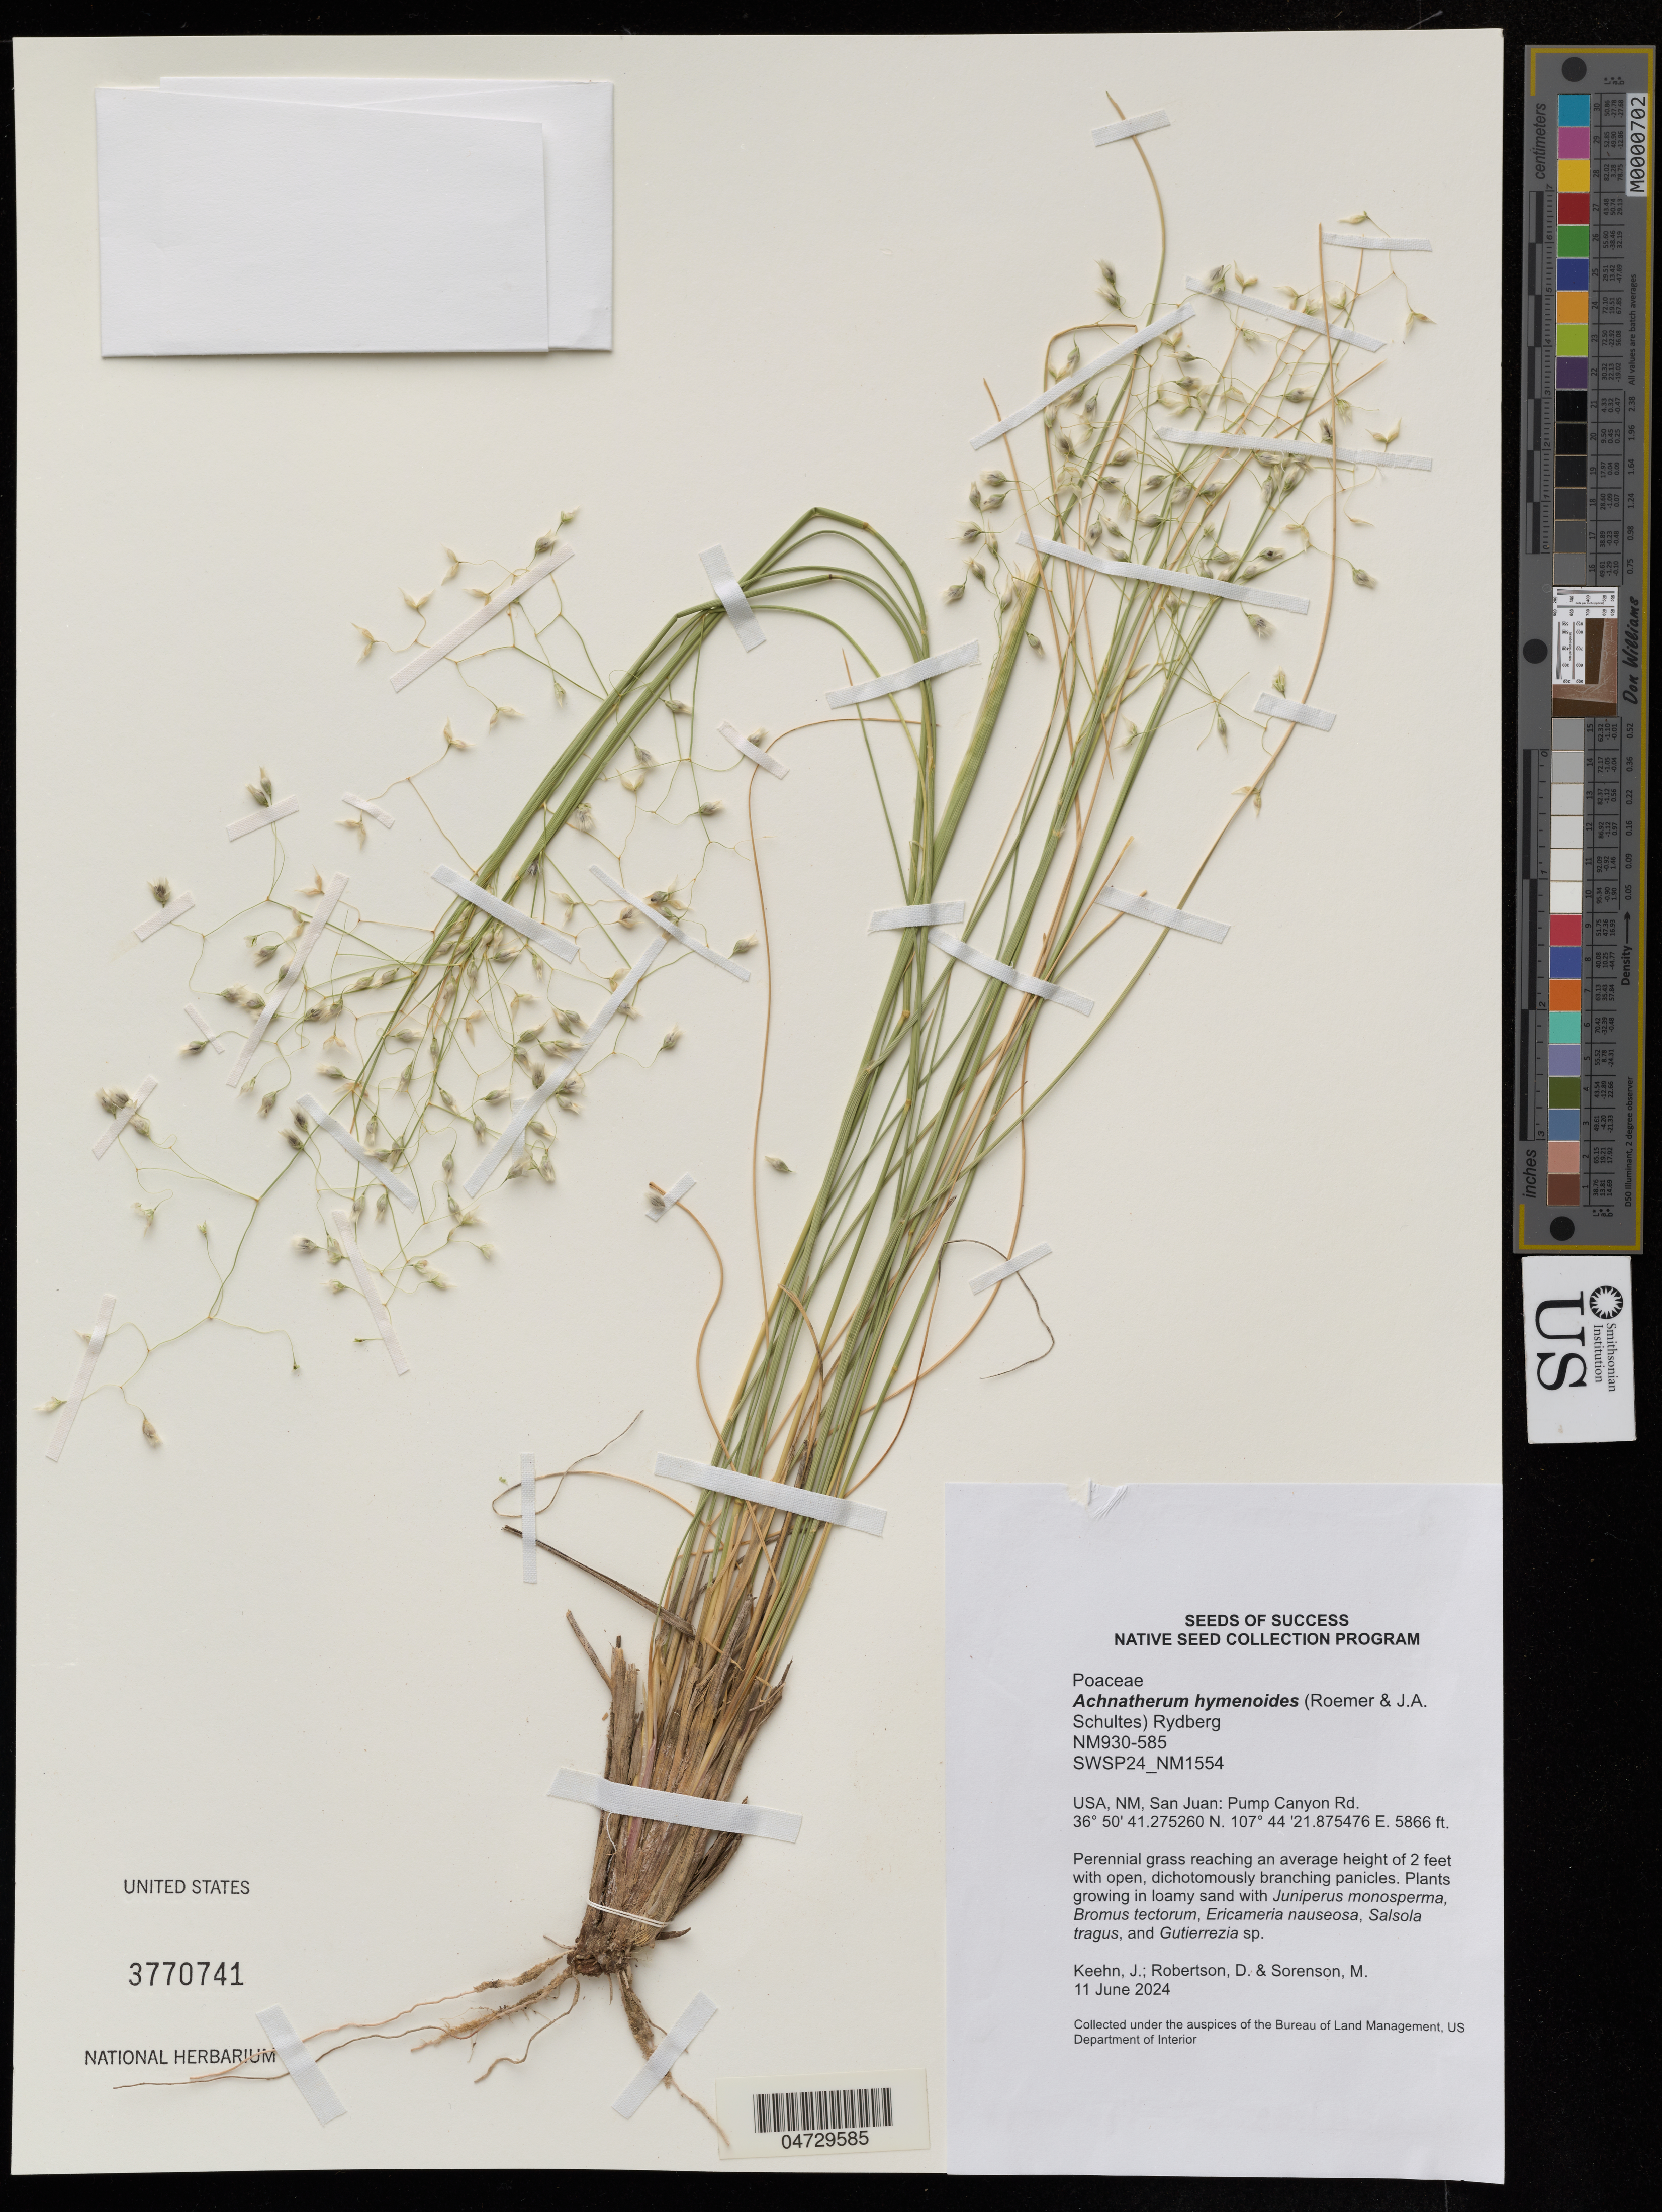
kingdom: Plantae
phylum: Tracheophyta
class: Liliopsida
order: Poales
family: Poaceae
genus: Achnatherum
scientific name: Achnatherum hymenoides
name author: (Roem. & Schult.) Barkworth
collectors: J. Keehn, D. Robertson & M. Sorenson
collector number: NM930-585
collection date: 2024-06-11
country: United States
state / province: New Mexico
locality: USA, NM, San Juan: Pump Canyon Rd.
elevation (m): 1788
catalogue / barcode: US 3770741